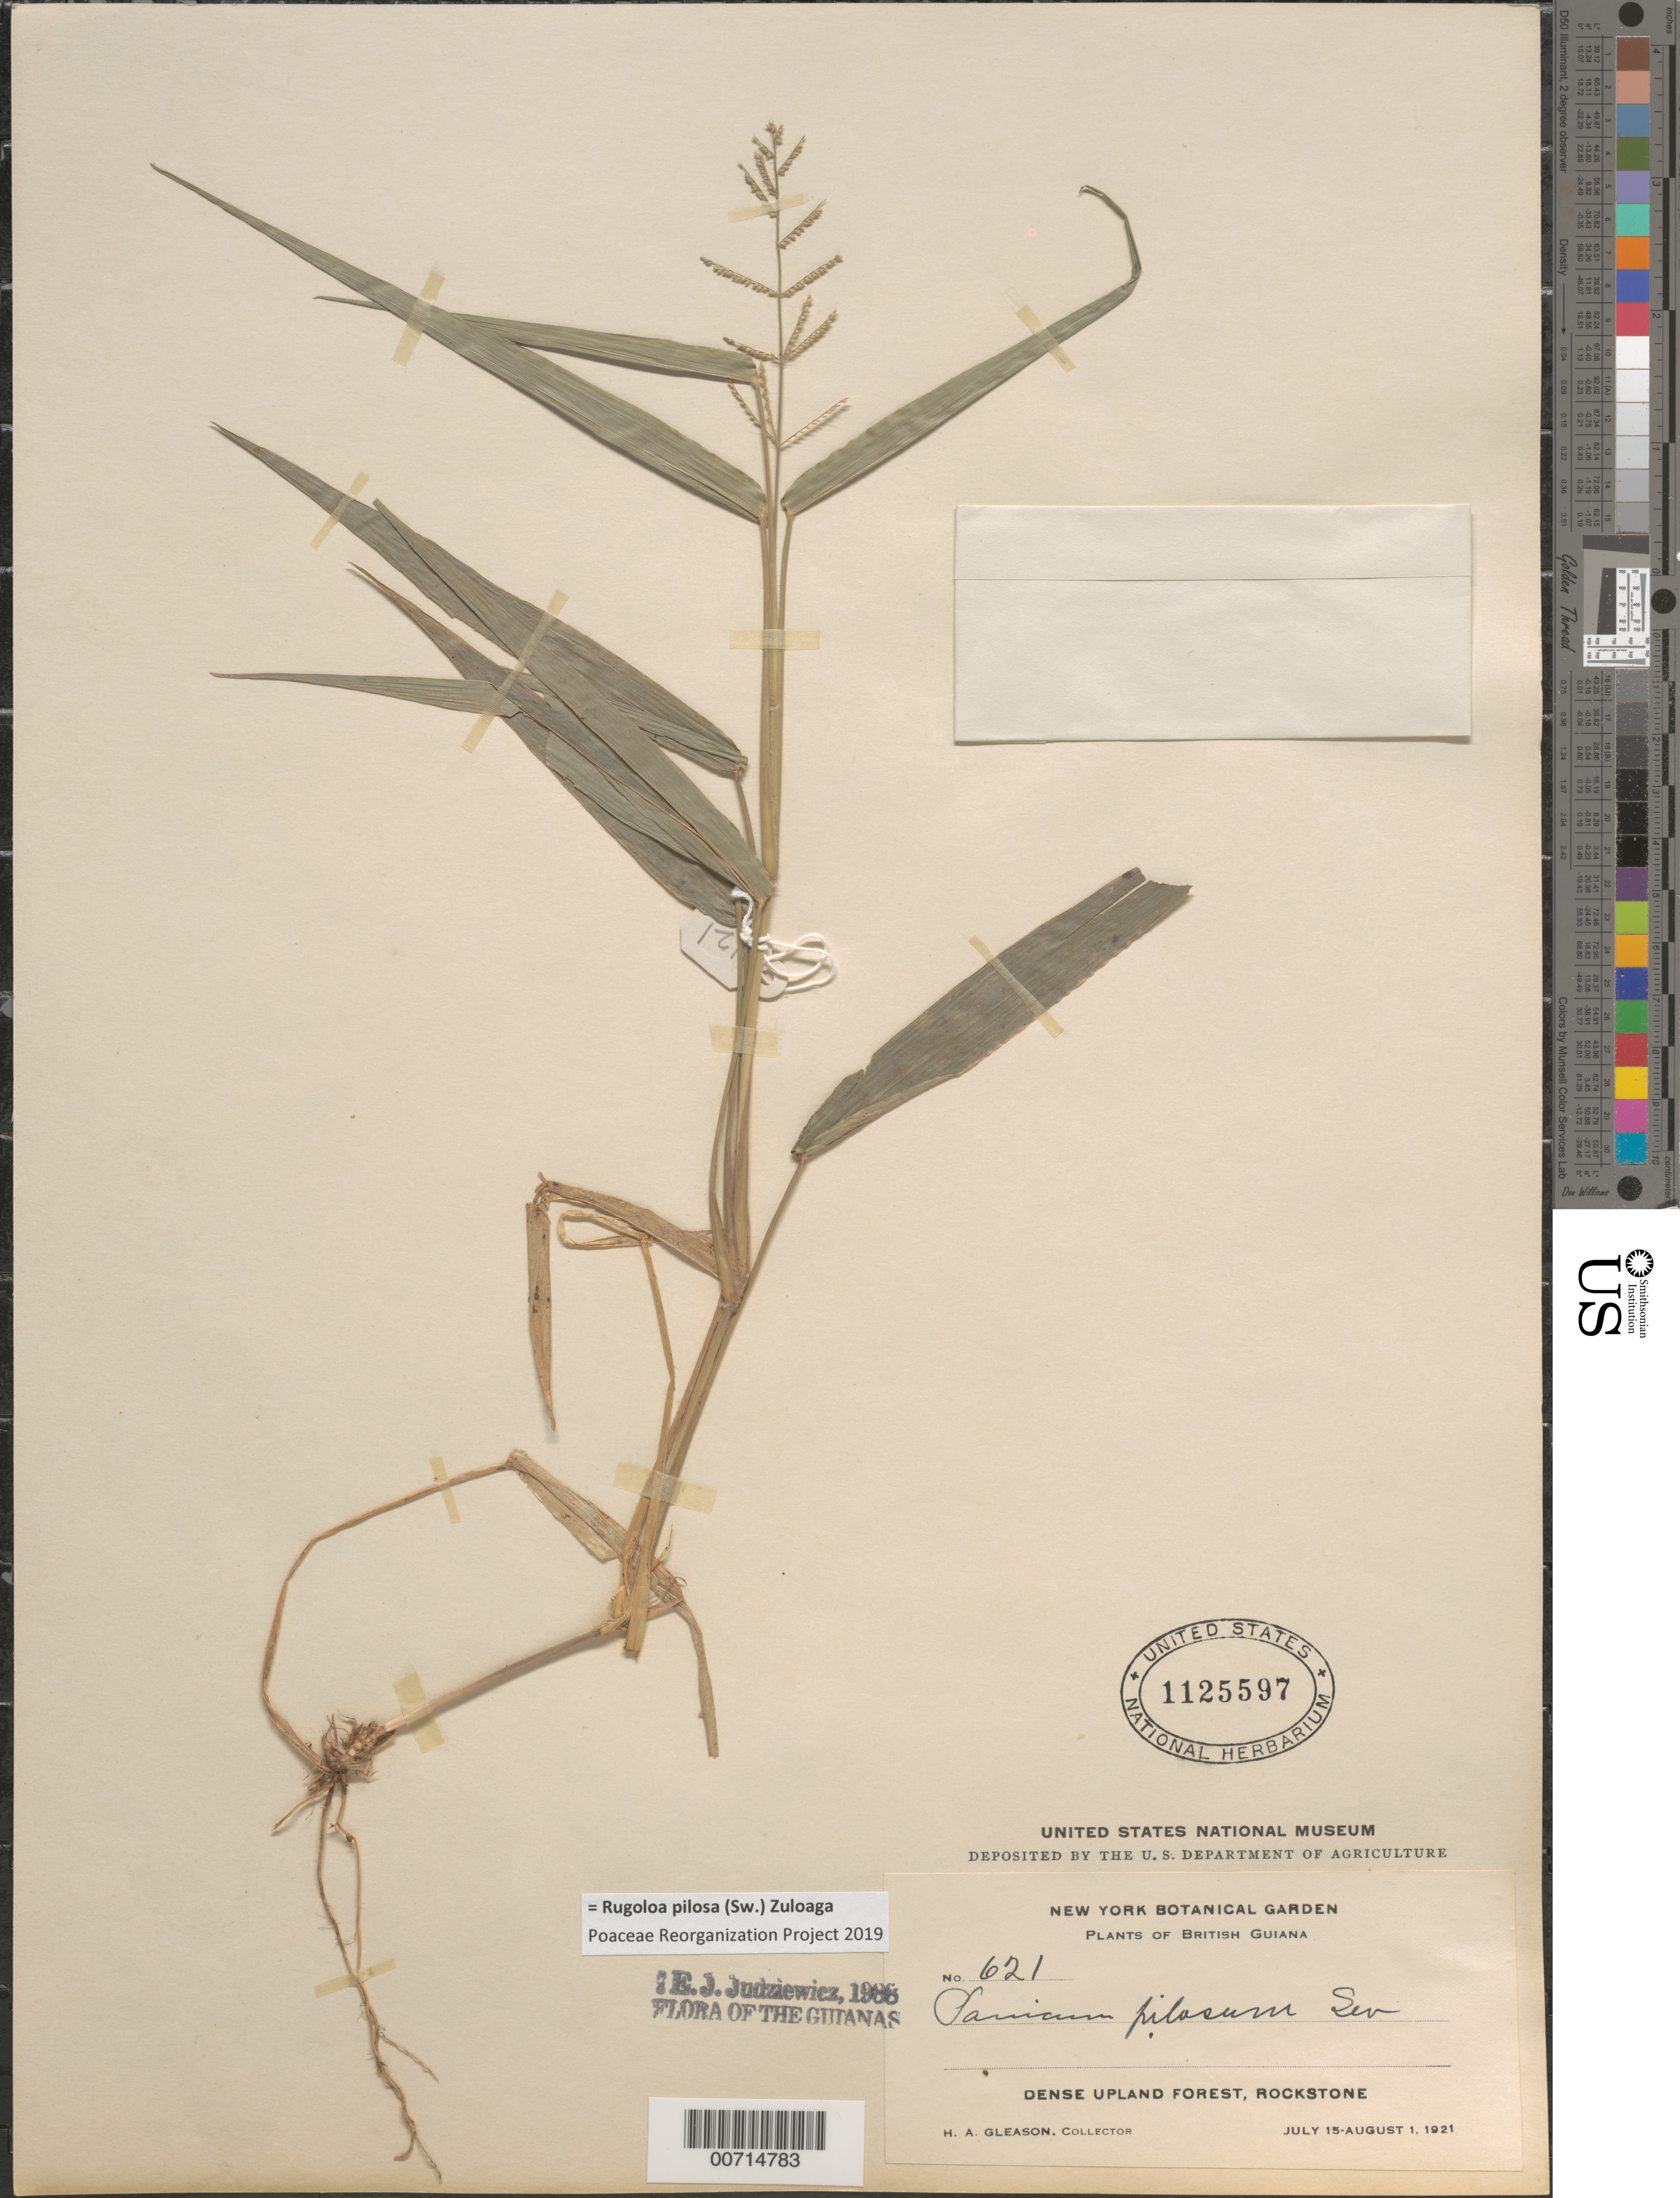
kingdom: Plantae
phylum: Tracheophyta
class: Liliopsida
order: Poales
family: Poaceae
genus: Panicum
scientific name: Panicum pilosum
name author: Sw.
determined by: Judziewicz, E. J.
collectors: H. A. Gleason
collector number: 621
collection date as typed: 15-Jul-21 to 1-Aug-21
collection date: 1921-07-15/1921-08-01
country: Guyana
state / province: U. Demerara-Berbice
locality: Rockstone, in and about the village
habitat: Dense upland forest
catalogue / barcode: US 1125597